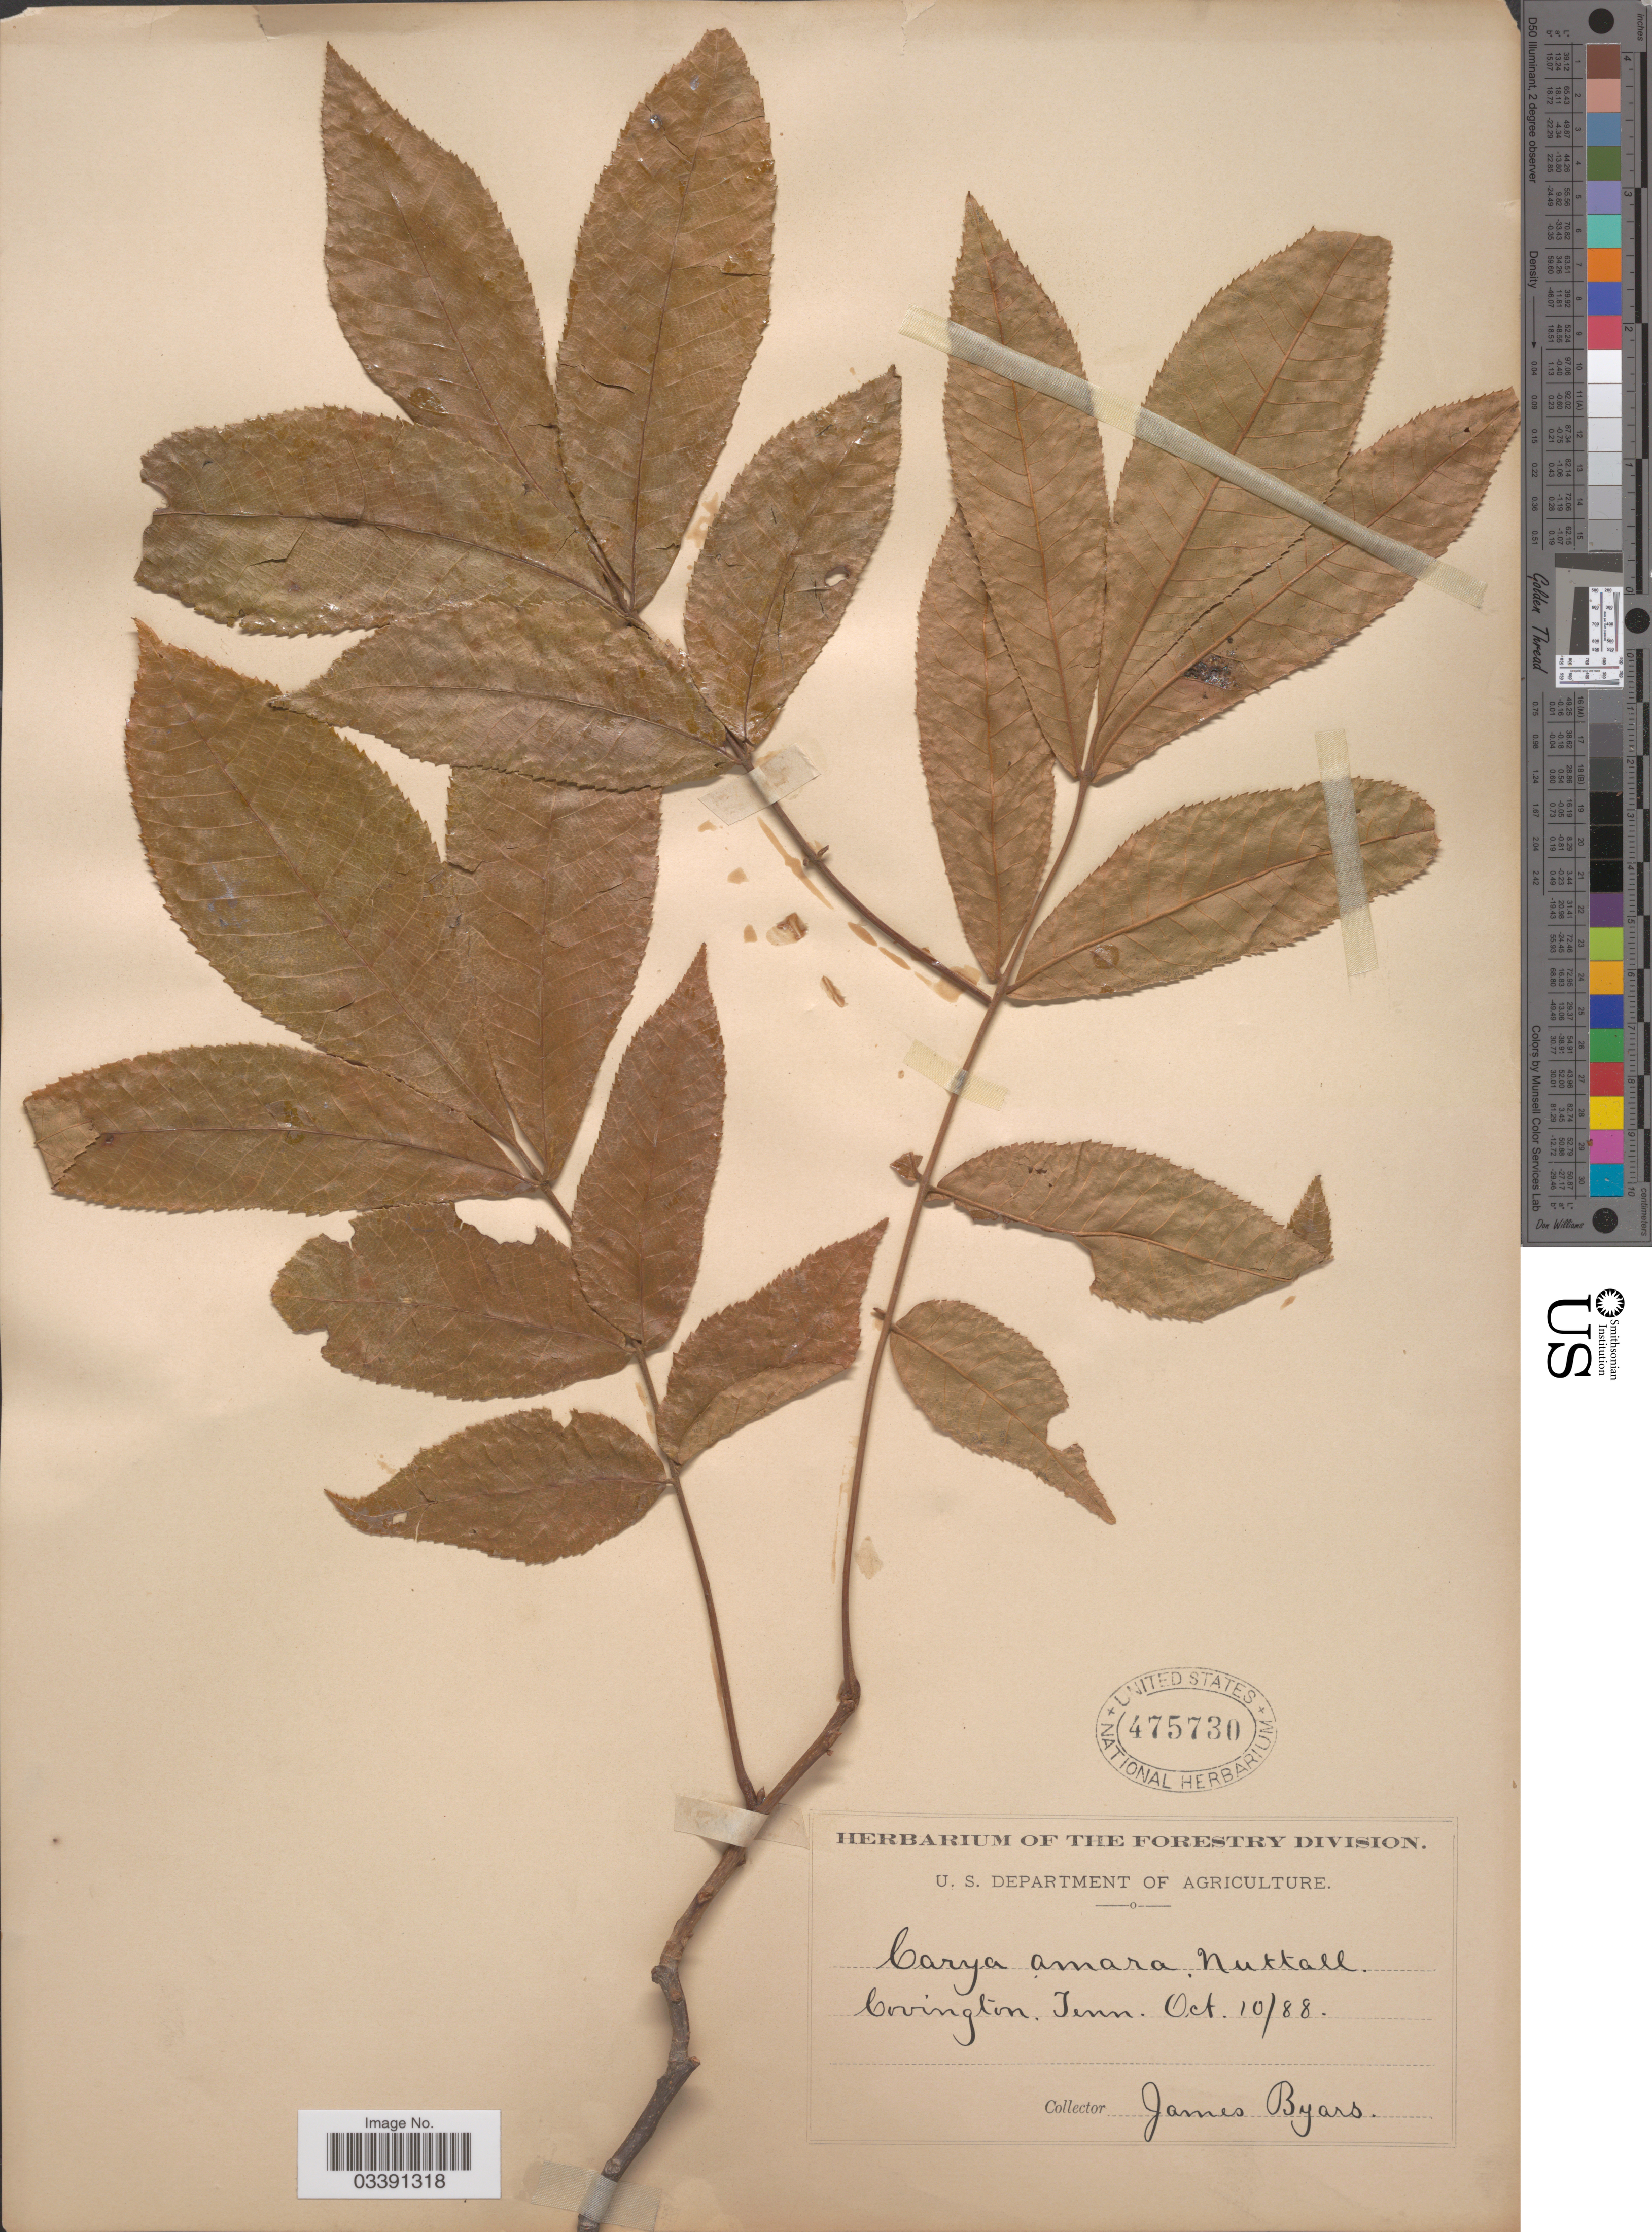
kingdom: Plantae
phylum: Tracheophyta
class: Magnoliopsida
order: Fagales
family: Juglandaceae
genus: Carya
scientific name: Carya cordiformis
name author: (Wangenh.) K. Koch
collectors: J. Byars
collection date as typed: Transcribed d/m/y: 10/10/88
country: United States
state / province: Tennessee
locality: Covington.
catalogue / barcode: US 475730